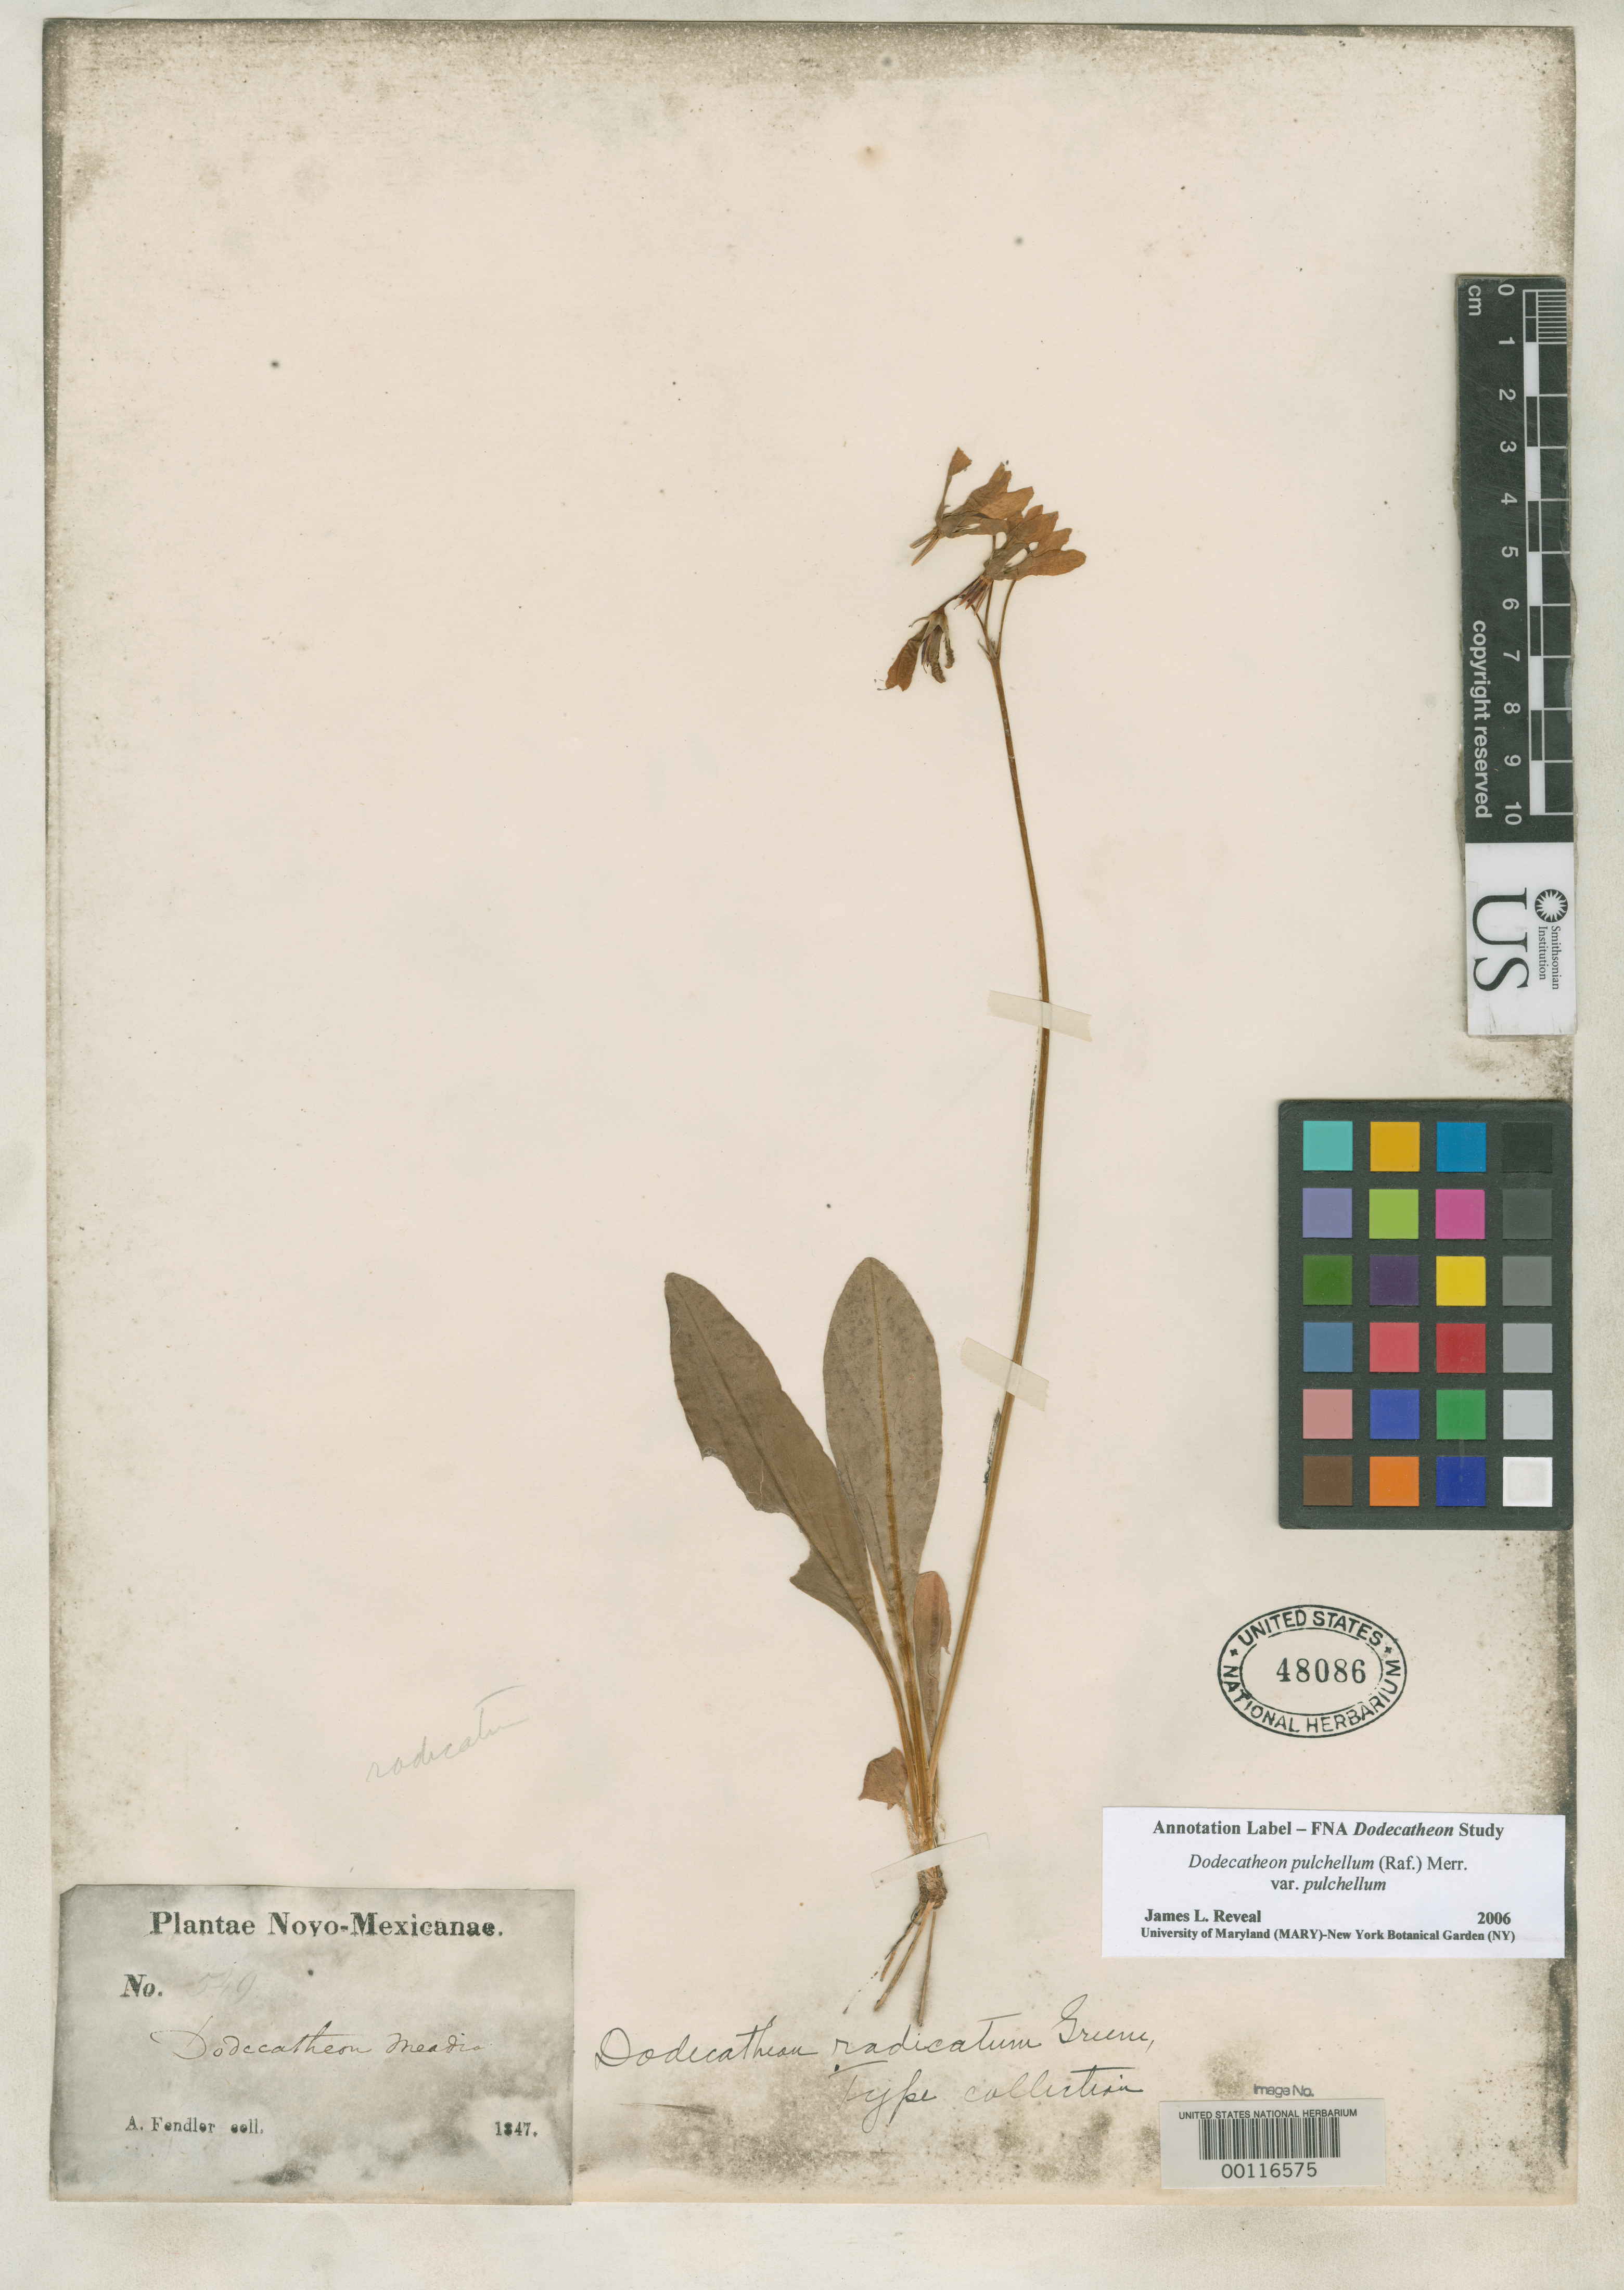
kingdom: Plantae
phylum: Tracheophyta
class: Magnoliopsida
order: Ericales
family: Primulaceae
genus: Dodecatheon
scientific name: Dodecatheon radicatum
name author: Greene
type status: Isotype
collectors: A. Fendler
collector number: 549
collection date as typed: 1847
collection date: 1847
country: United States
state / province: New Mexico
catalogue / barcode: US 48086